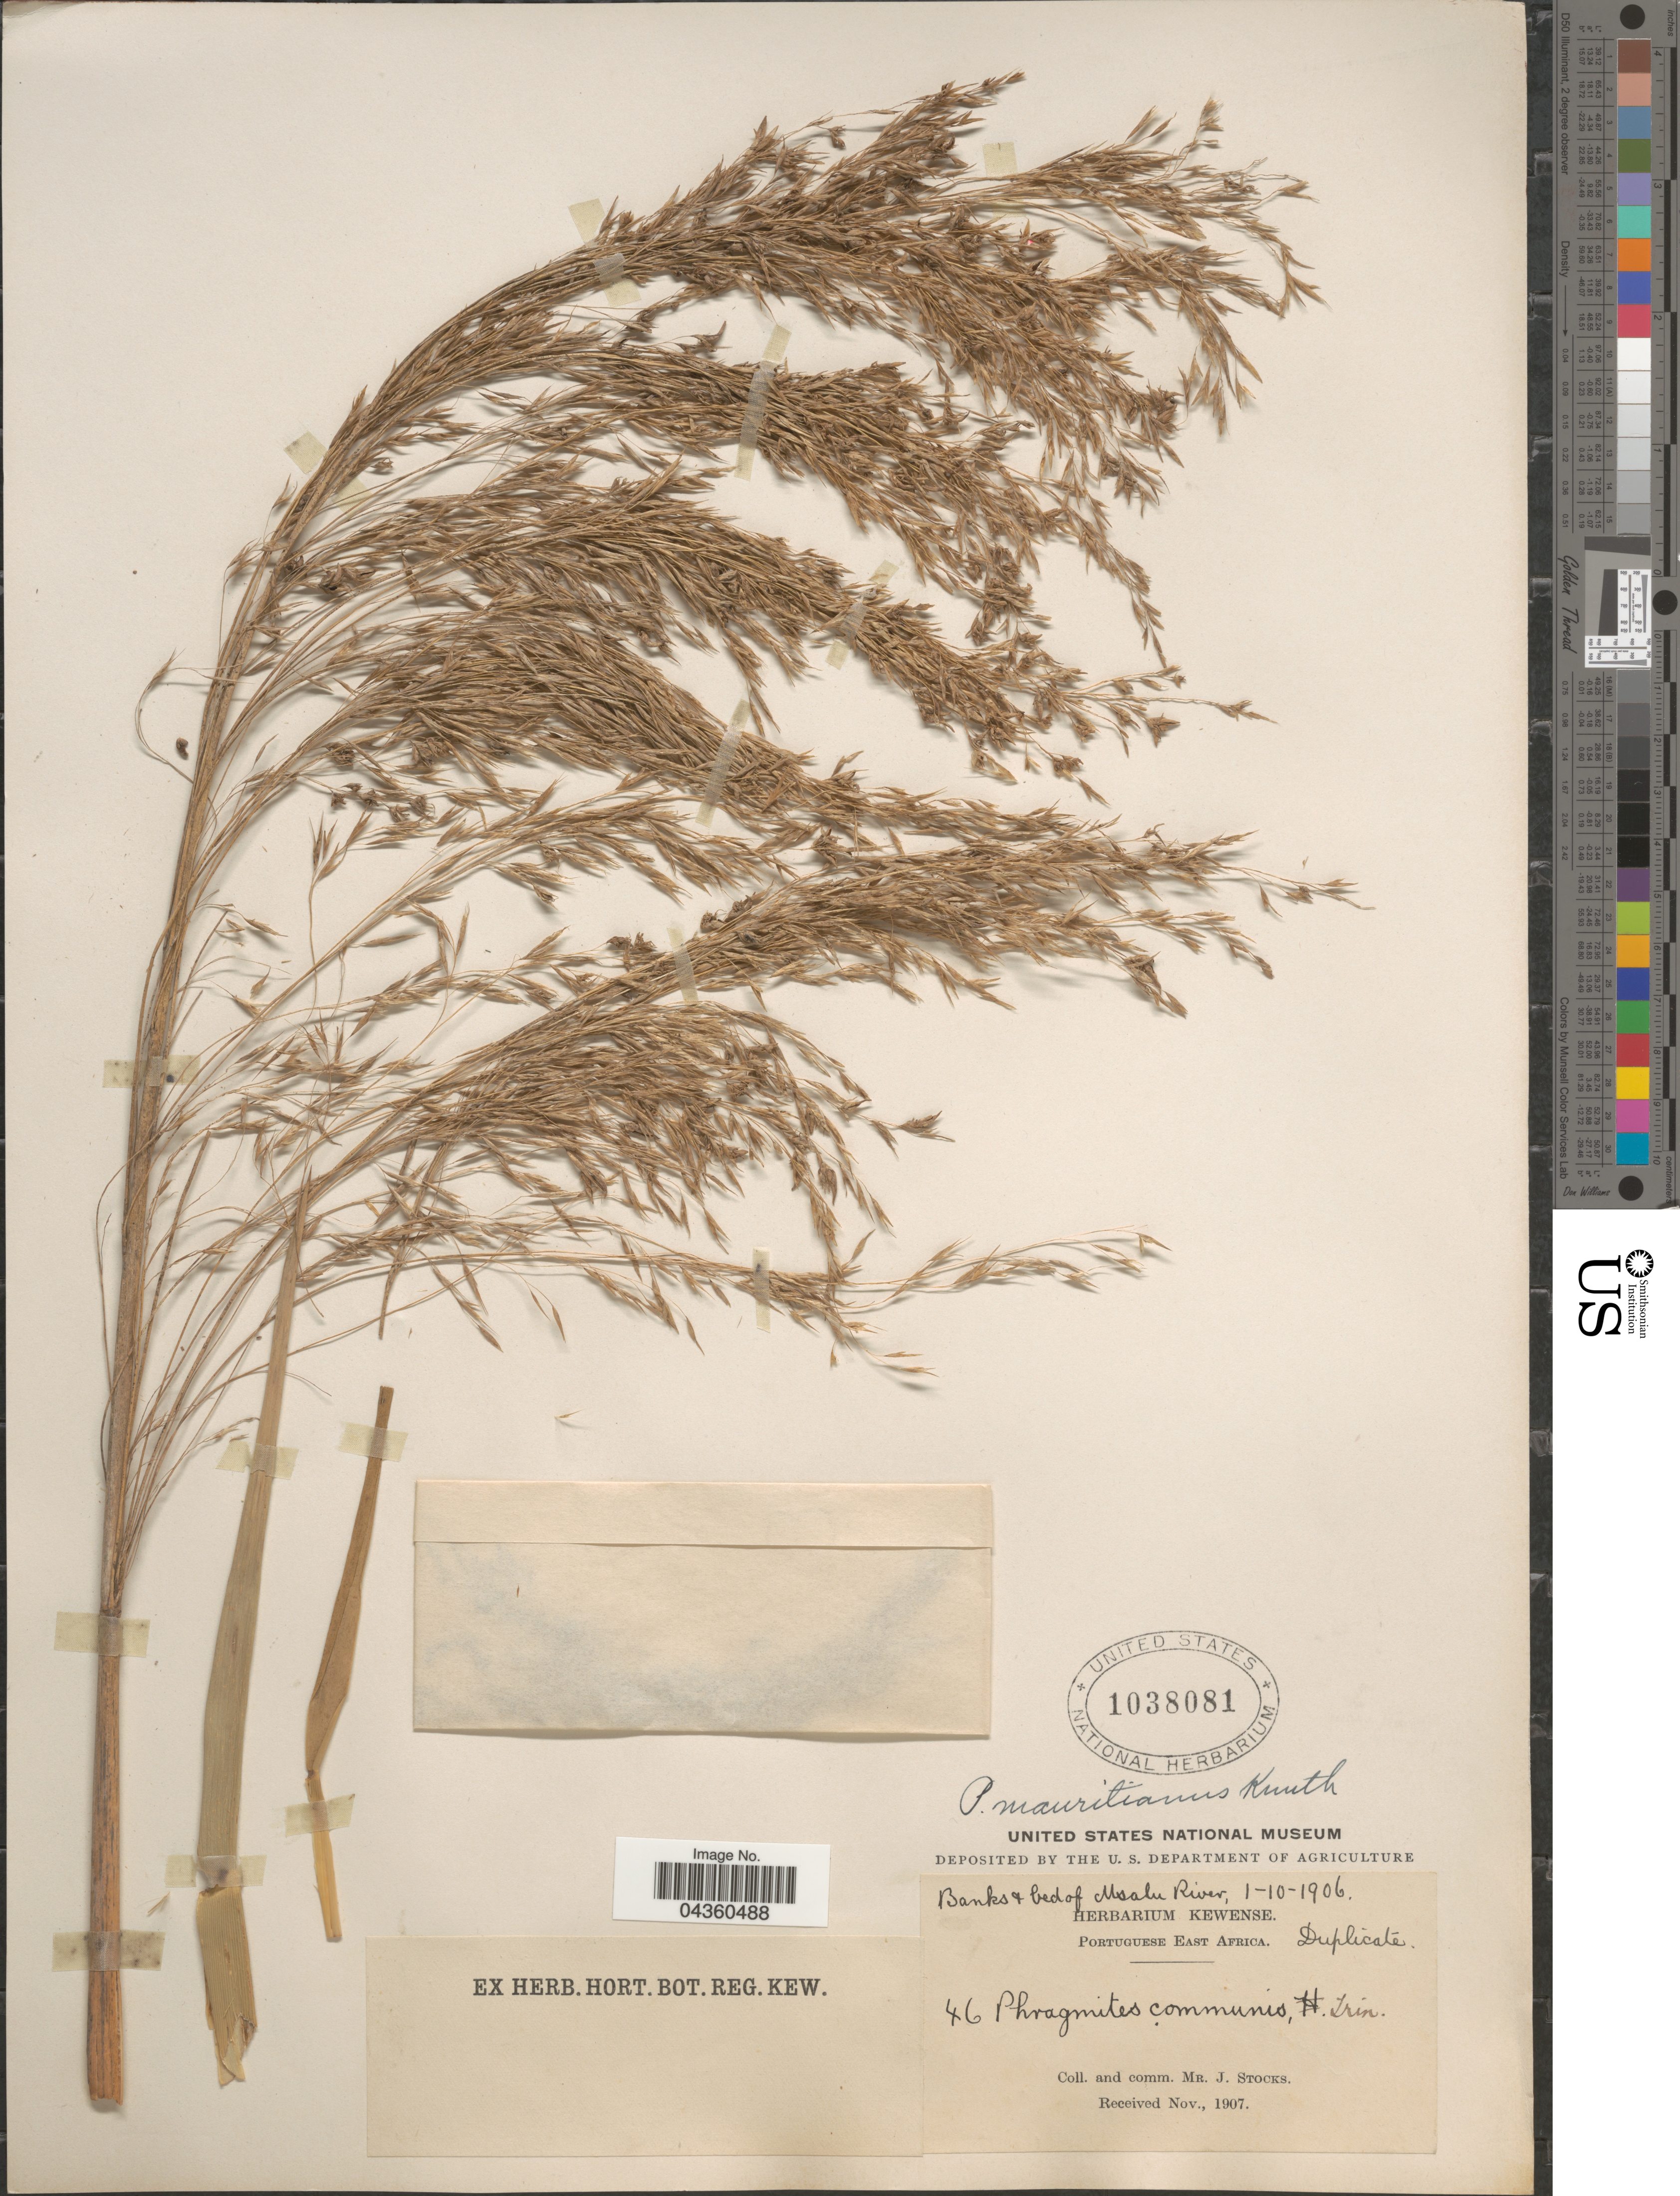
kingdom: Plantae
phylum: Tracheophyta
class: Liliopsida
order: Poales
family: Poaceae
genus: Phragmites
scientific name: Phragmites mauritianus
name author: Kunth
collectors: J. Stocks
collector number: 46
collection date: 1906-10-01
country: Mozambique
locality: Banks & bed of Msalu River. Portuguese East Africa.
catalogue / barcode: US 1038081